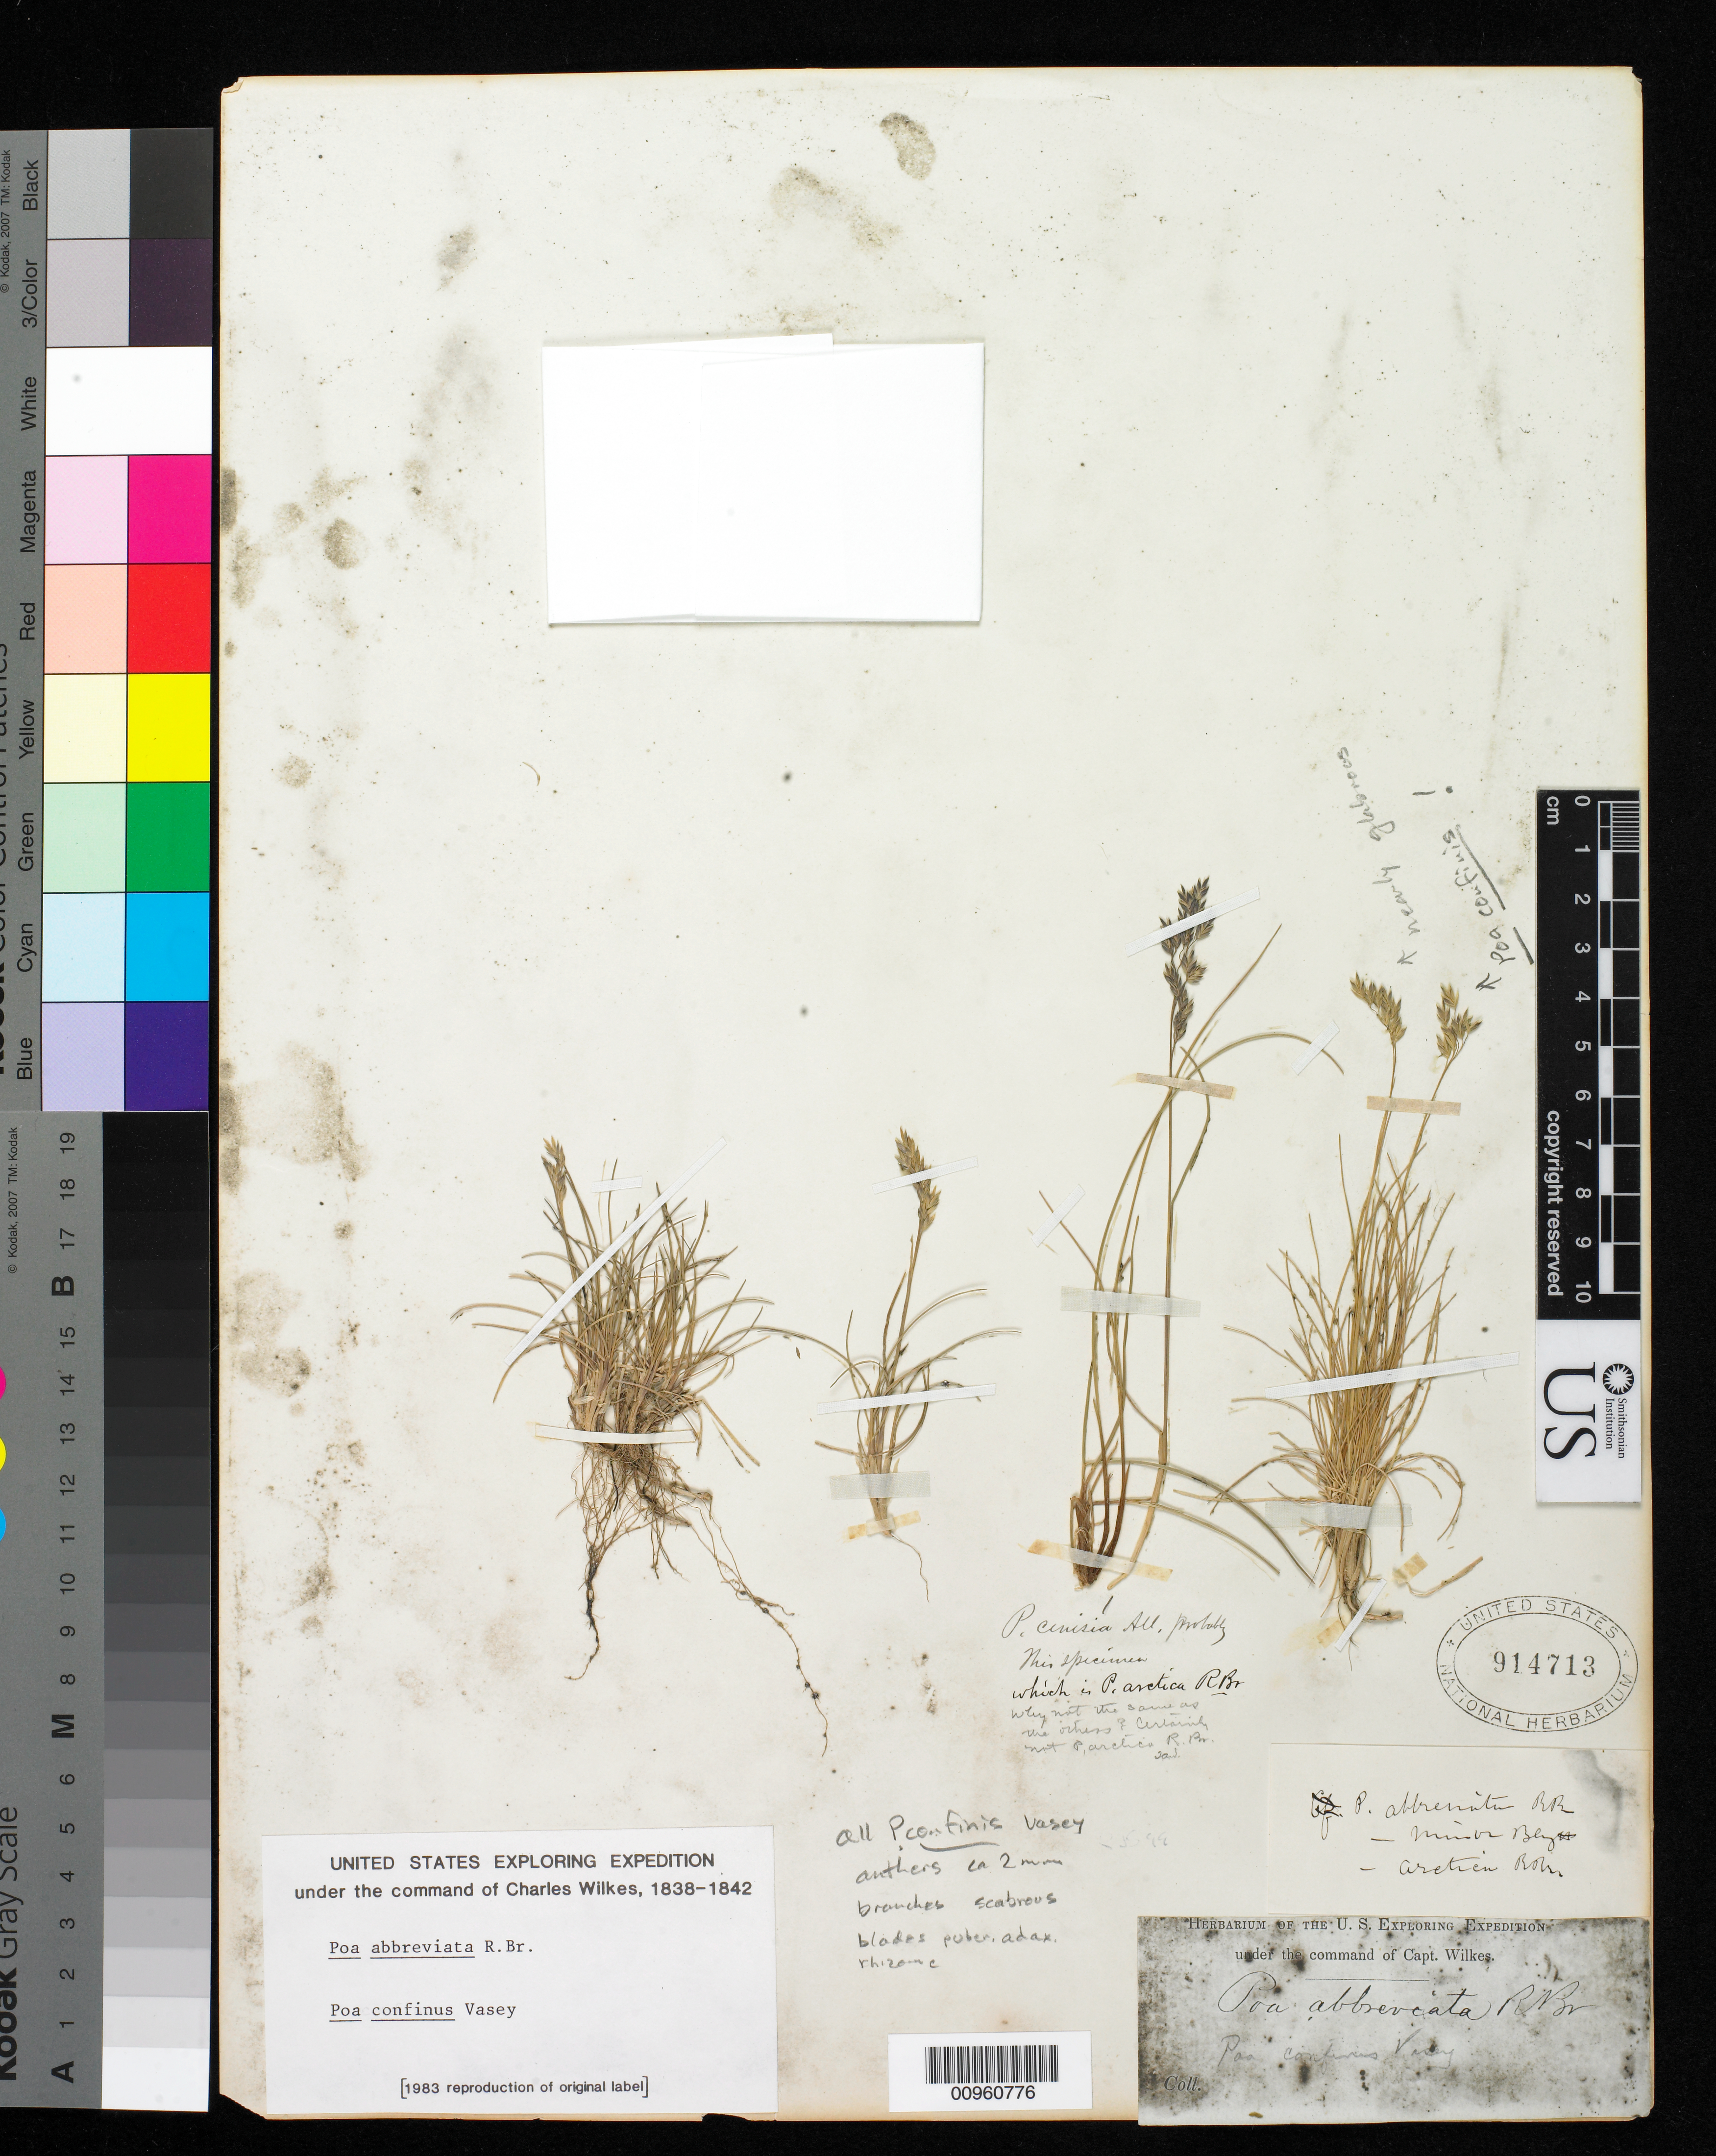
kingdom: Plantae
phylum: Tracheophyta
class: Liliopsida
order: Poales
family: Poaceae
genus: Poa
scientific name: Poa confinis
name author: Vasey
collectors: Wilkes Explor. Exped.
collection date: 1838/1842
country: United States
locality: Oregon and California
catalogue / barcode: US 914713